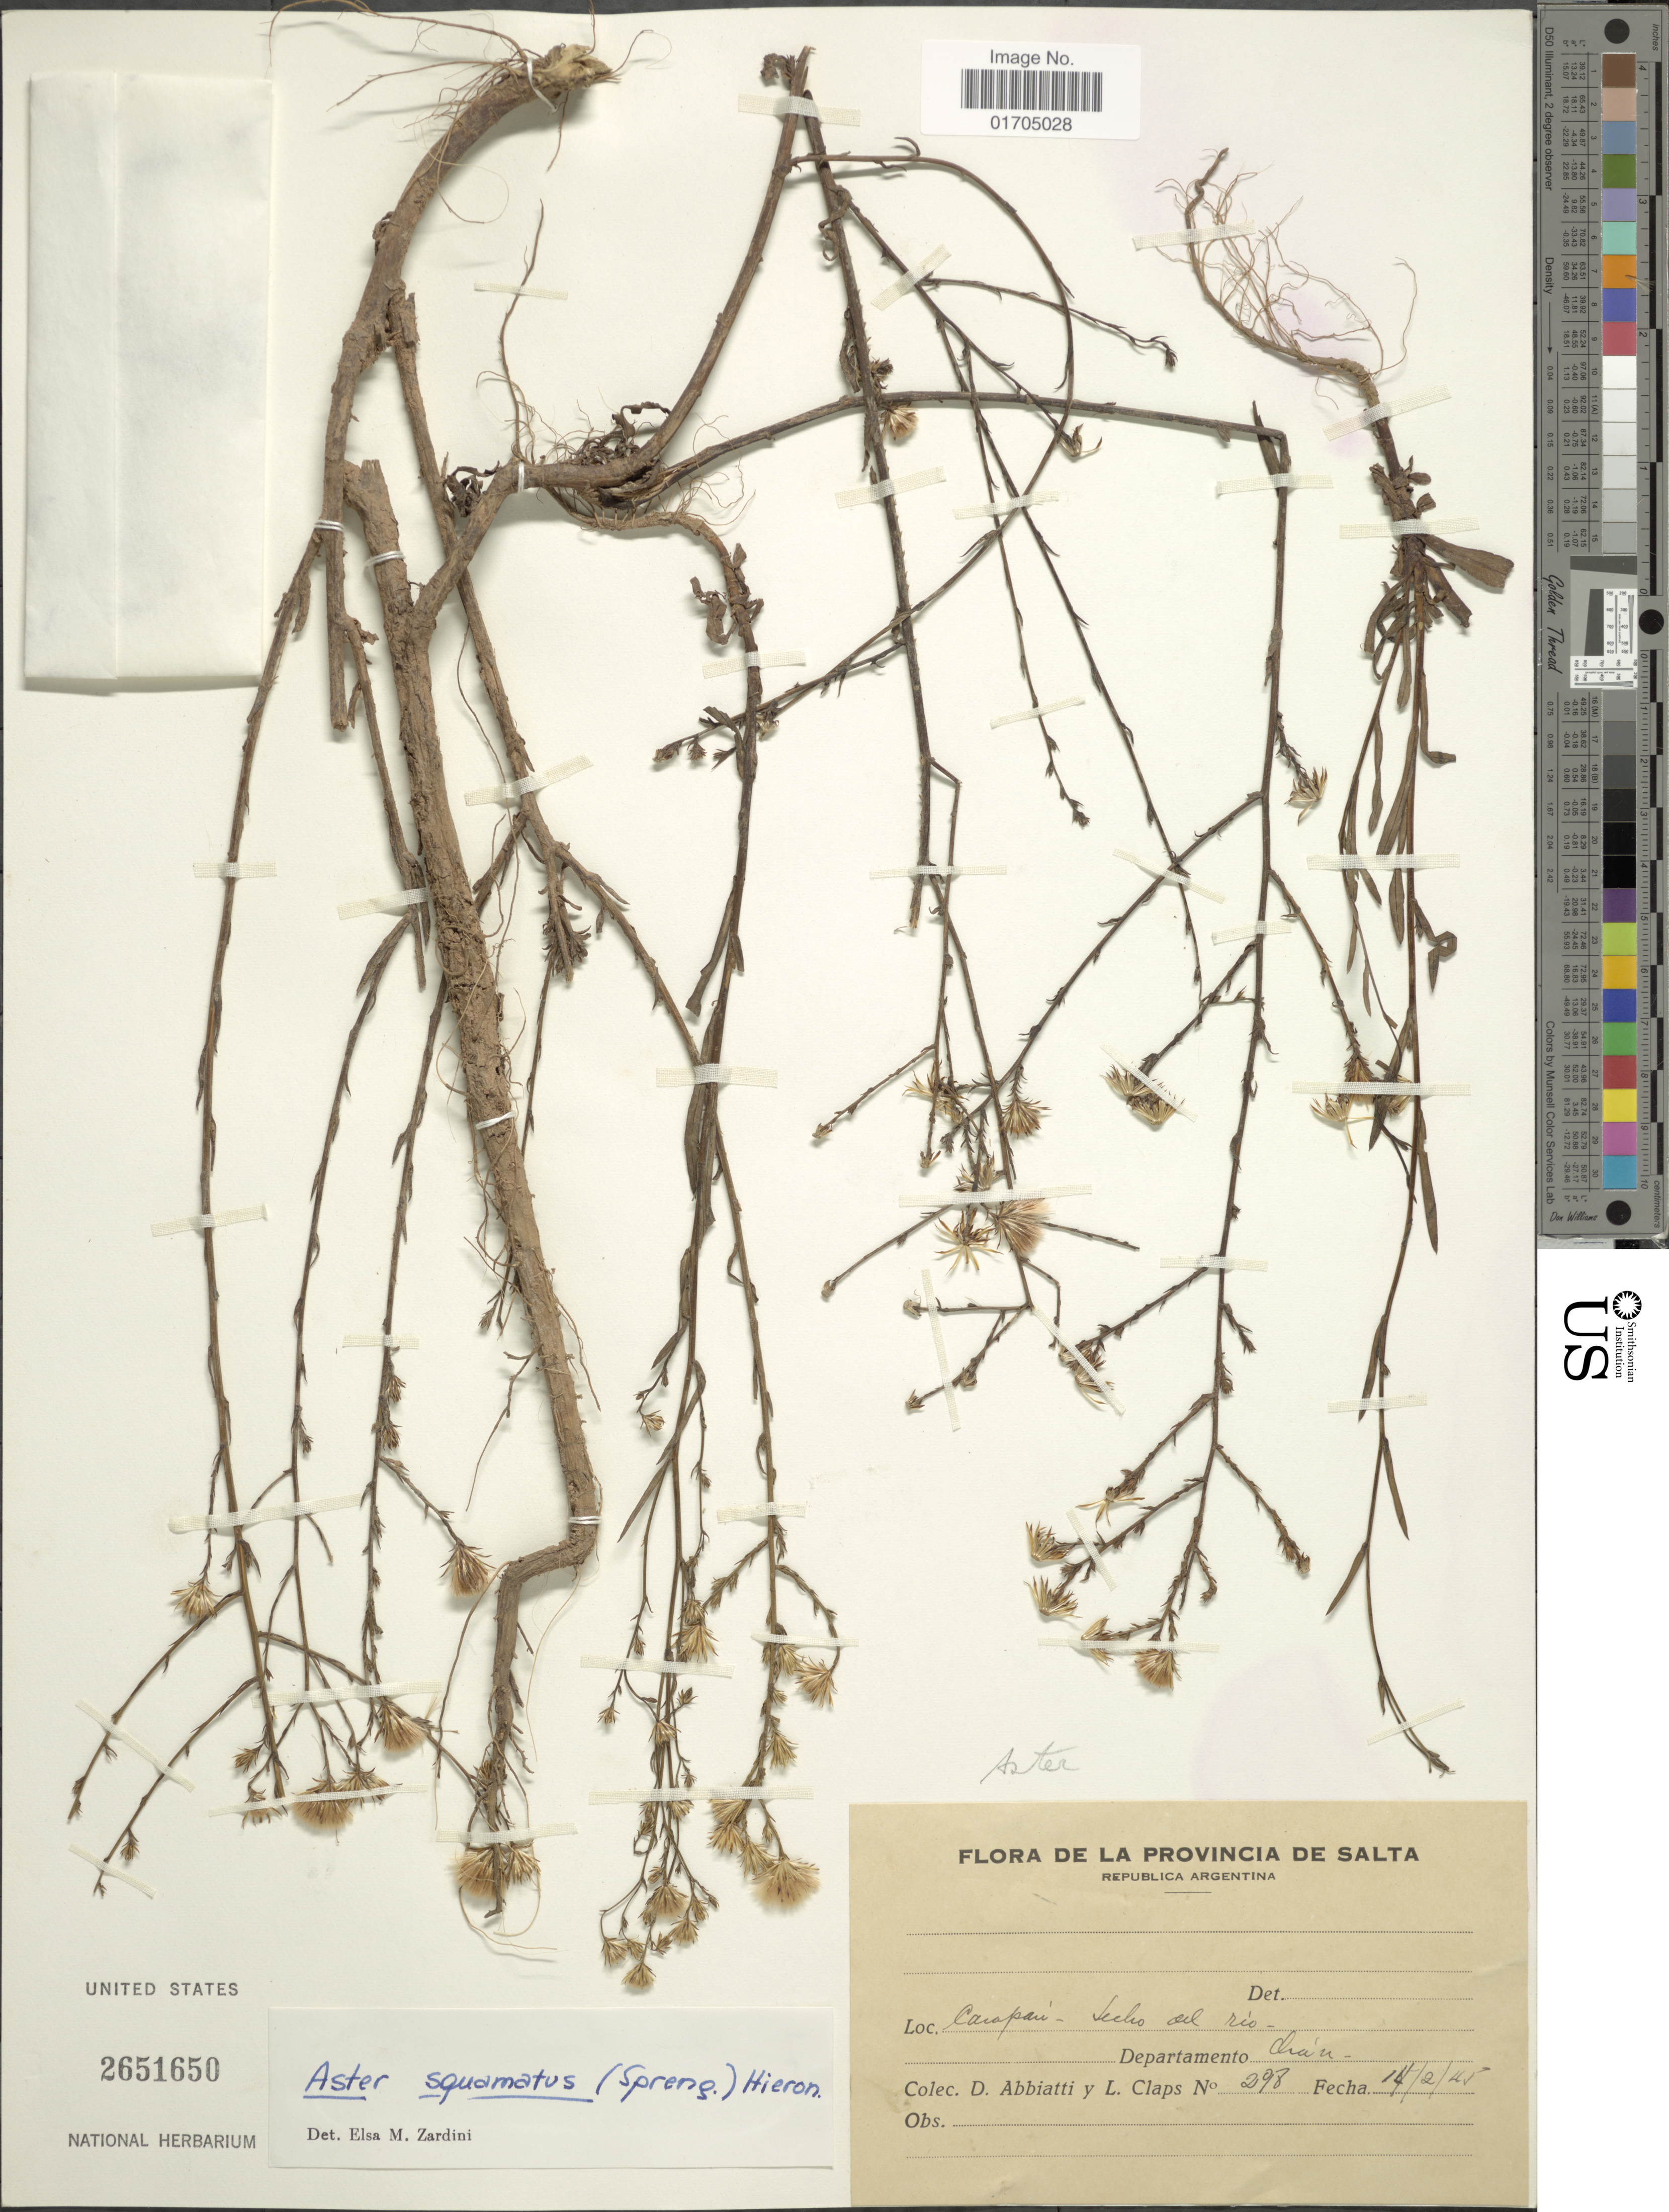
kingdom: Plantae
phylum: Tracheophyta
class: Magnoliopsida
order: Asterales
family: Asteraceae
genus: Symphyotrichum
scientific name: Symphyotrichum squamatum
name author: (Spreng.) G.L. Nesom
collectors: D. Abbiatti & L. Claps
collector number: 298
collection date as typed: Transcribed d/m/y: 14/2/45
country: Argentina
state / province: Salta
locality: Campan - Secho del río, Departamento Chau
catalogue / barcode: US 2651650